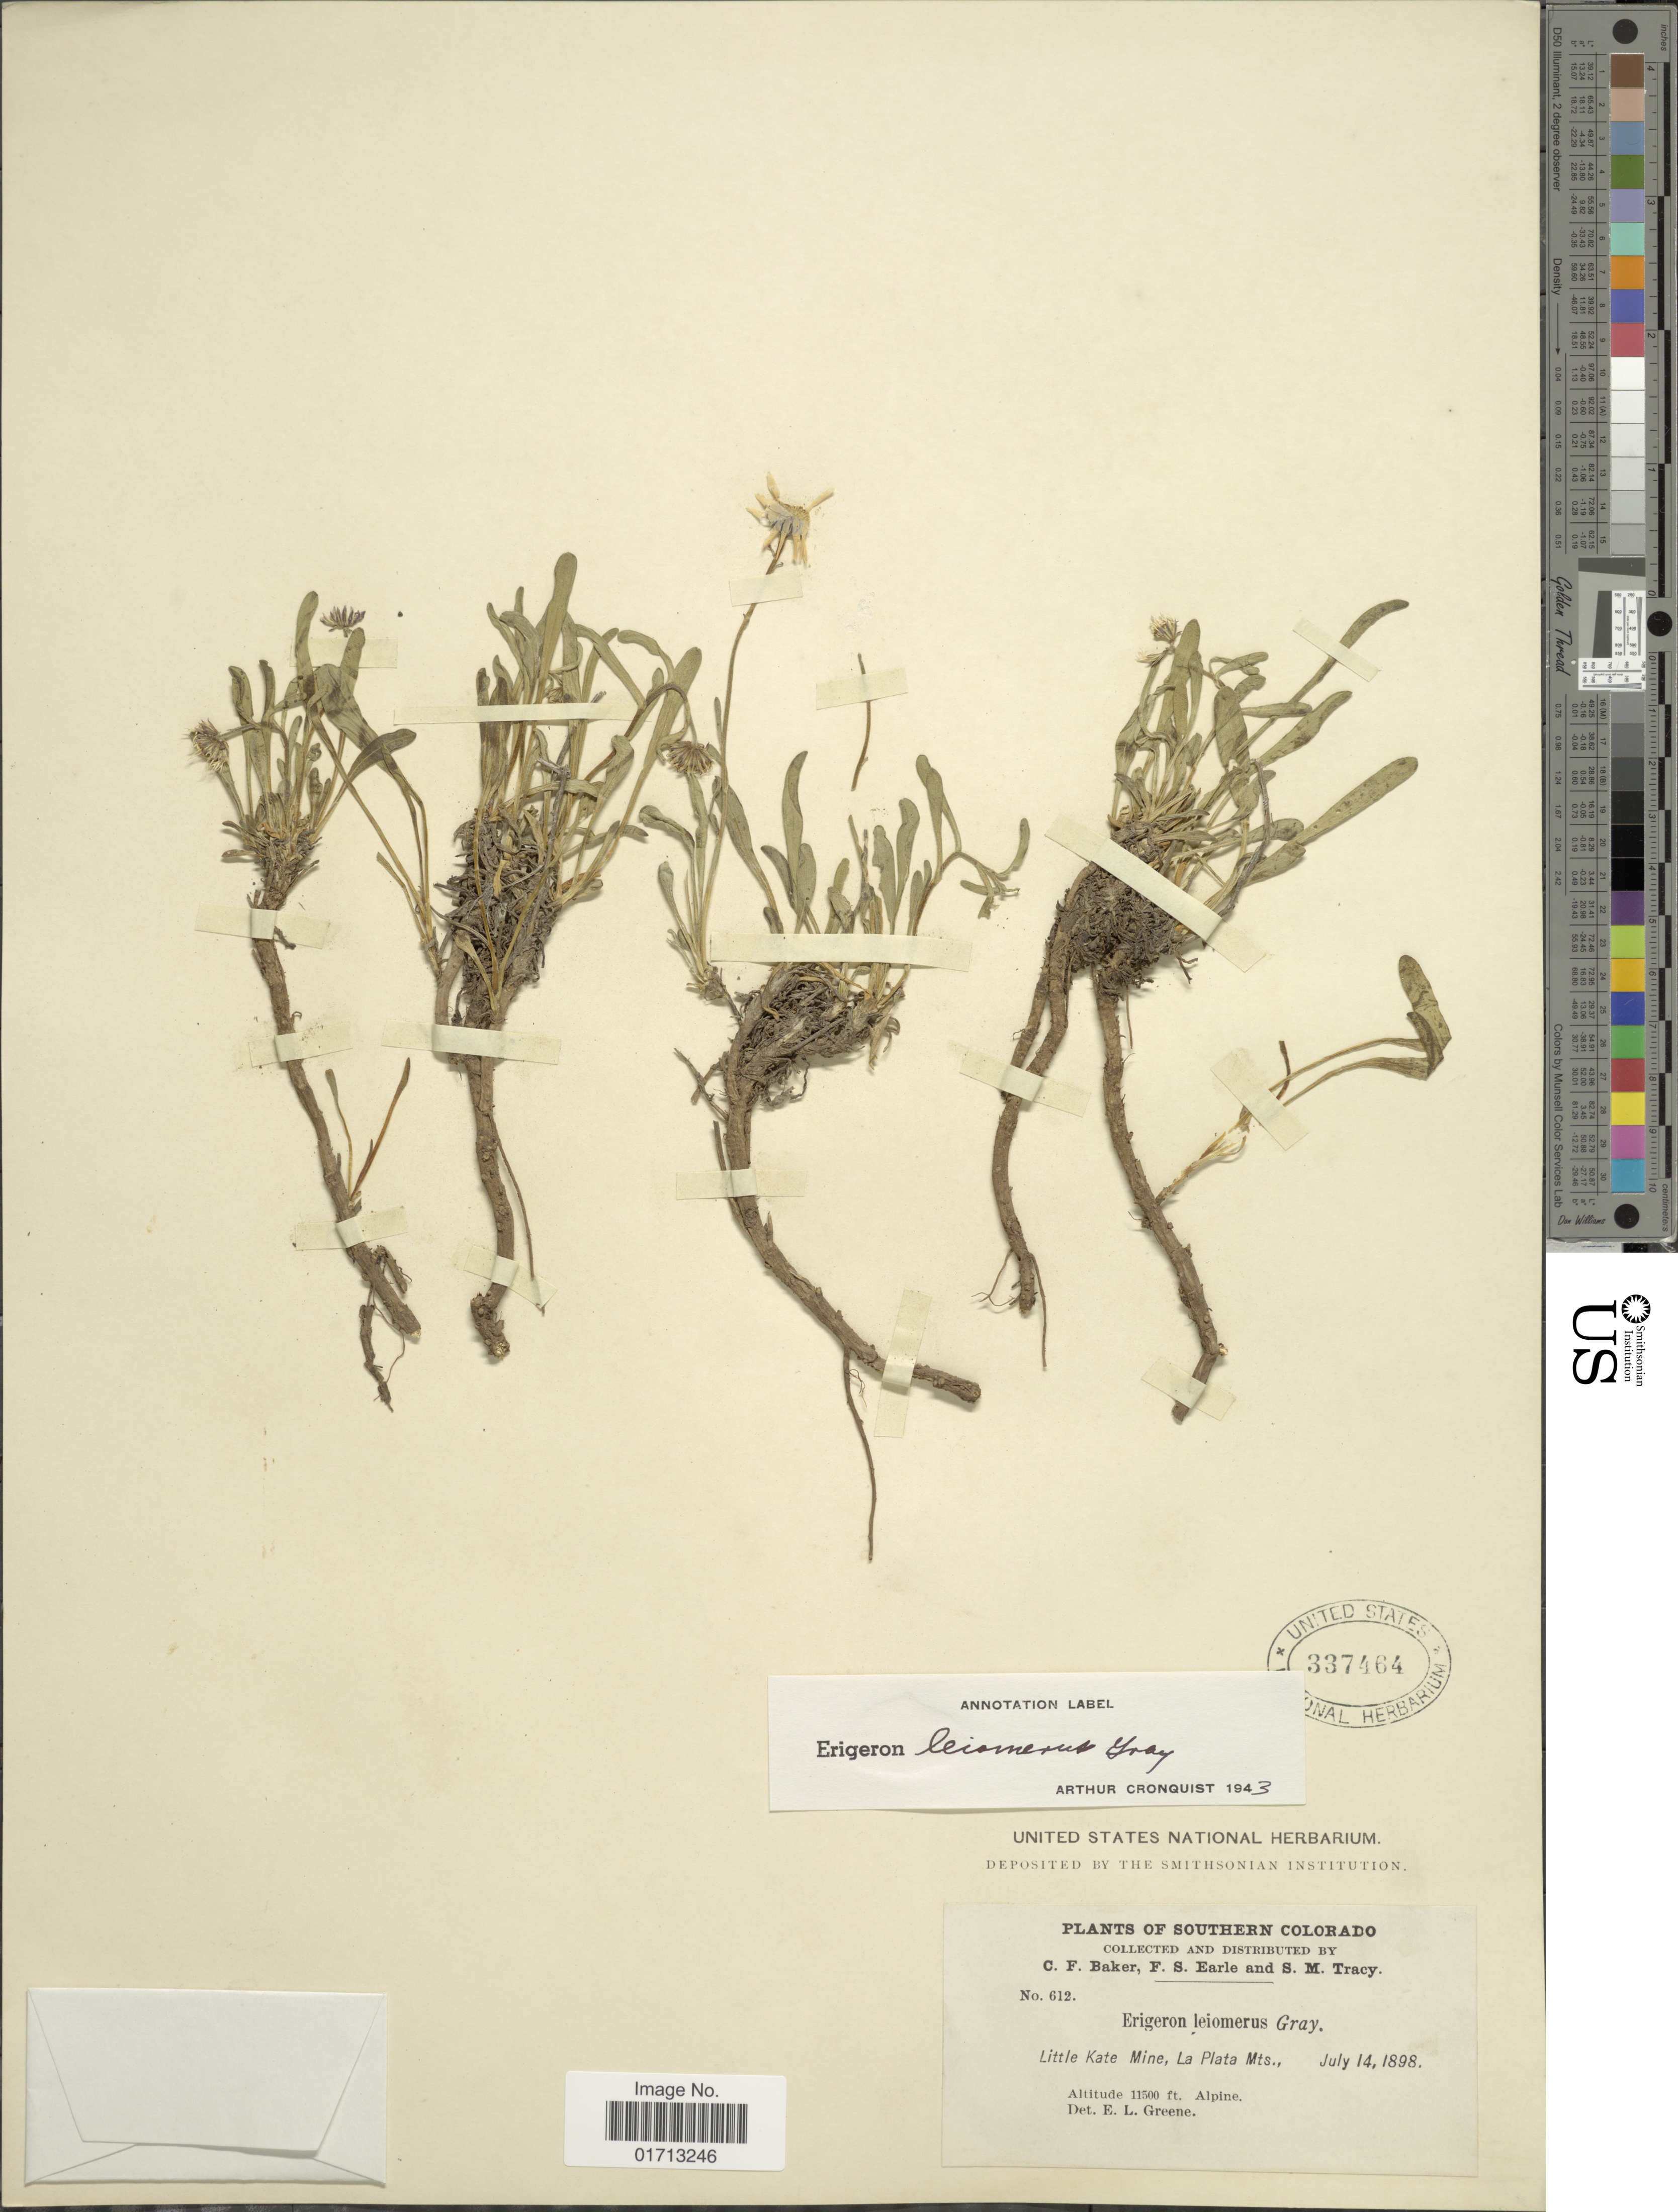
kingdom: Plantae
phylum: Tracheophyta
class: Magnoliopsida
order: Asterales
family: Asteraceae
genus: Erigeron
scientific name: Erigeron leiomerus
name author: A. Gray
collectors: C. F. Baker, F. S. Earle & S. M. Tracy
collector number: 612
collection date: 1898-07-14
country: United States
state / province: Colorado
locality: Southern Colorado. Little Kate Mine, La Plata Mts.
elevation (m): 3505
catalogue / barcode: US 337464